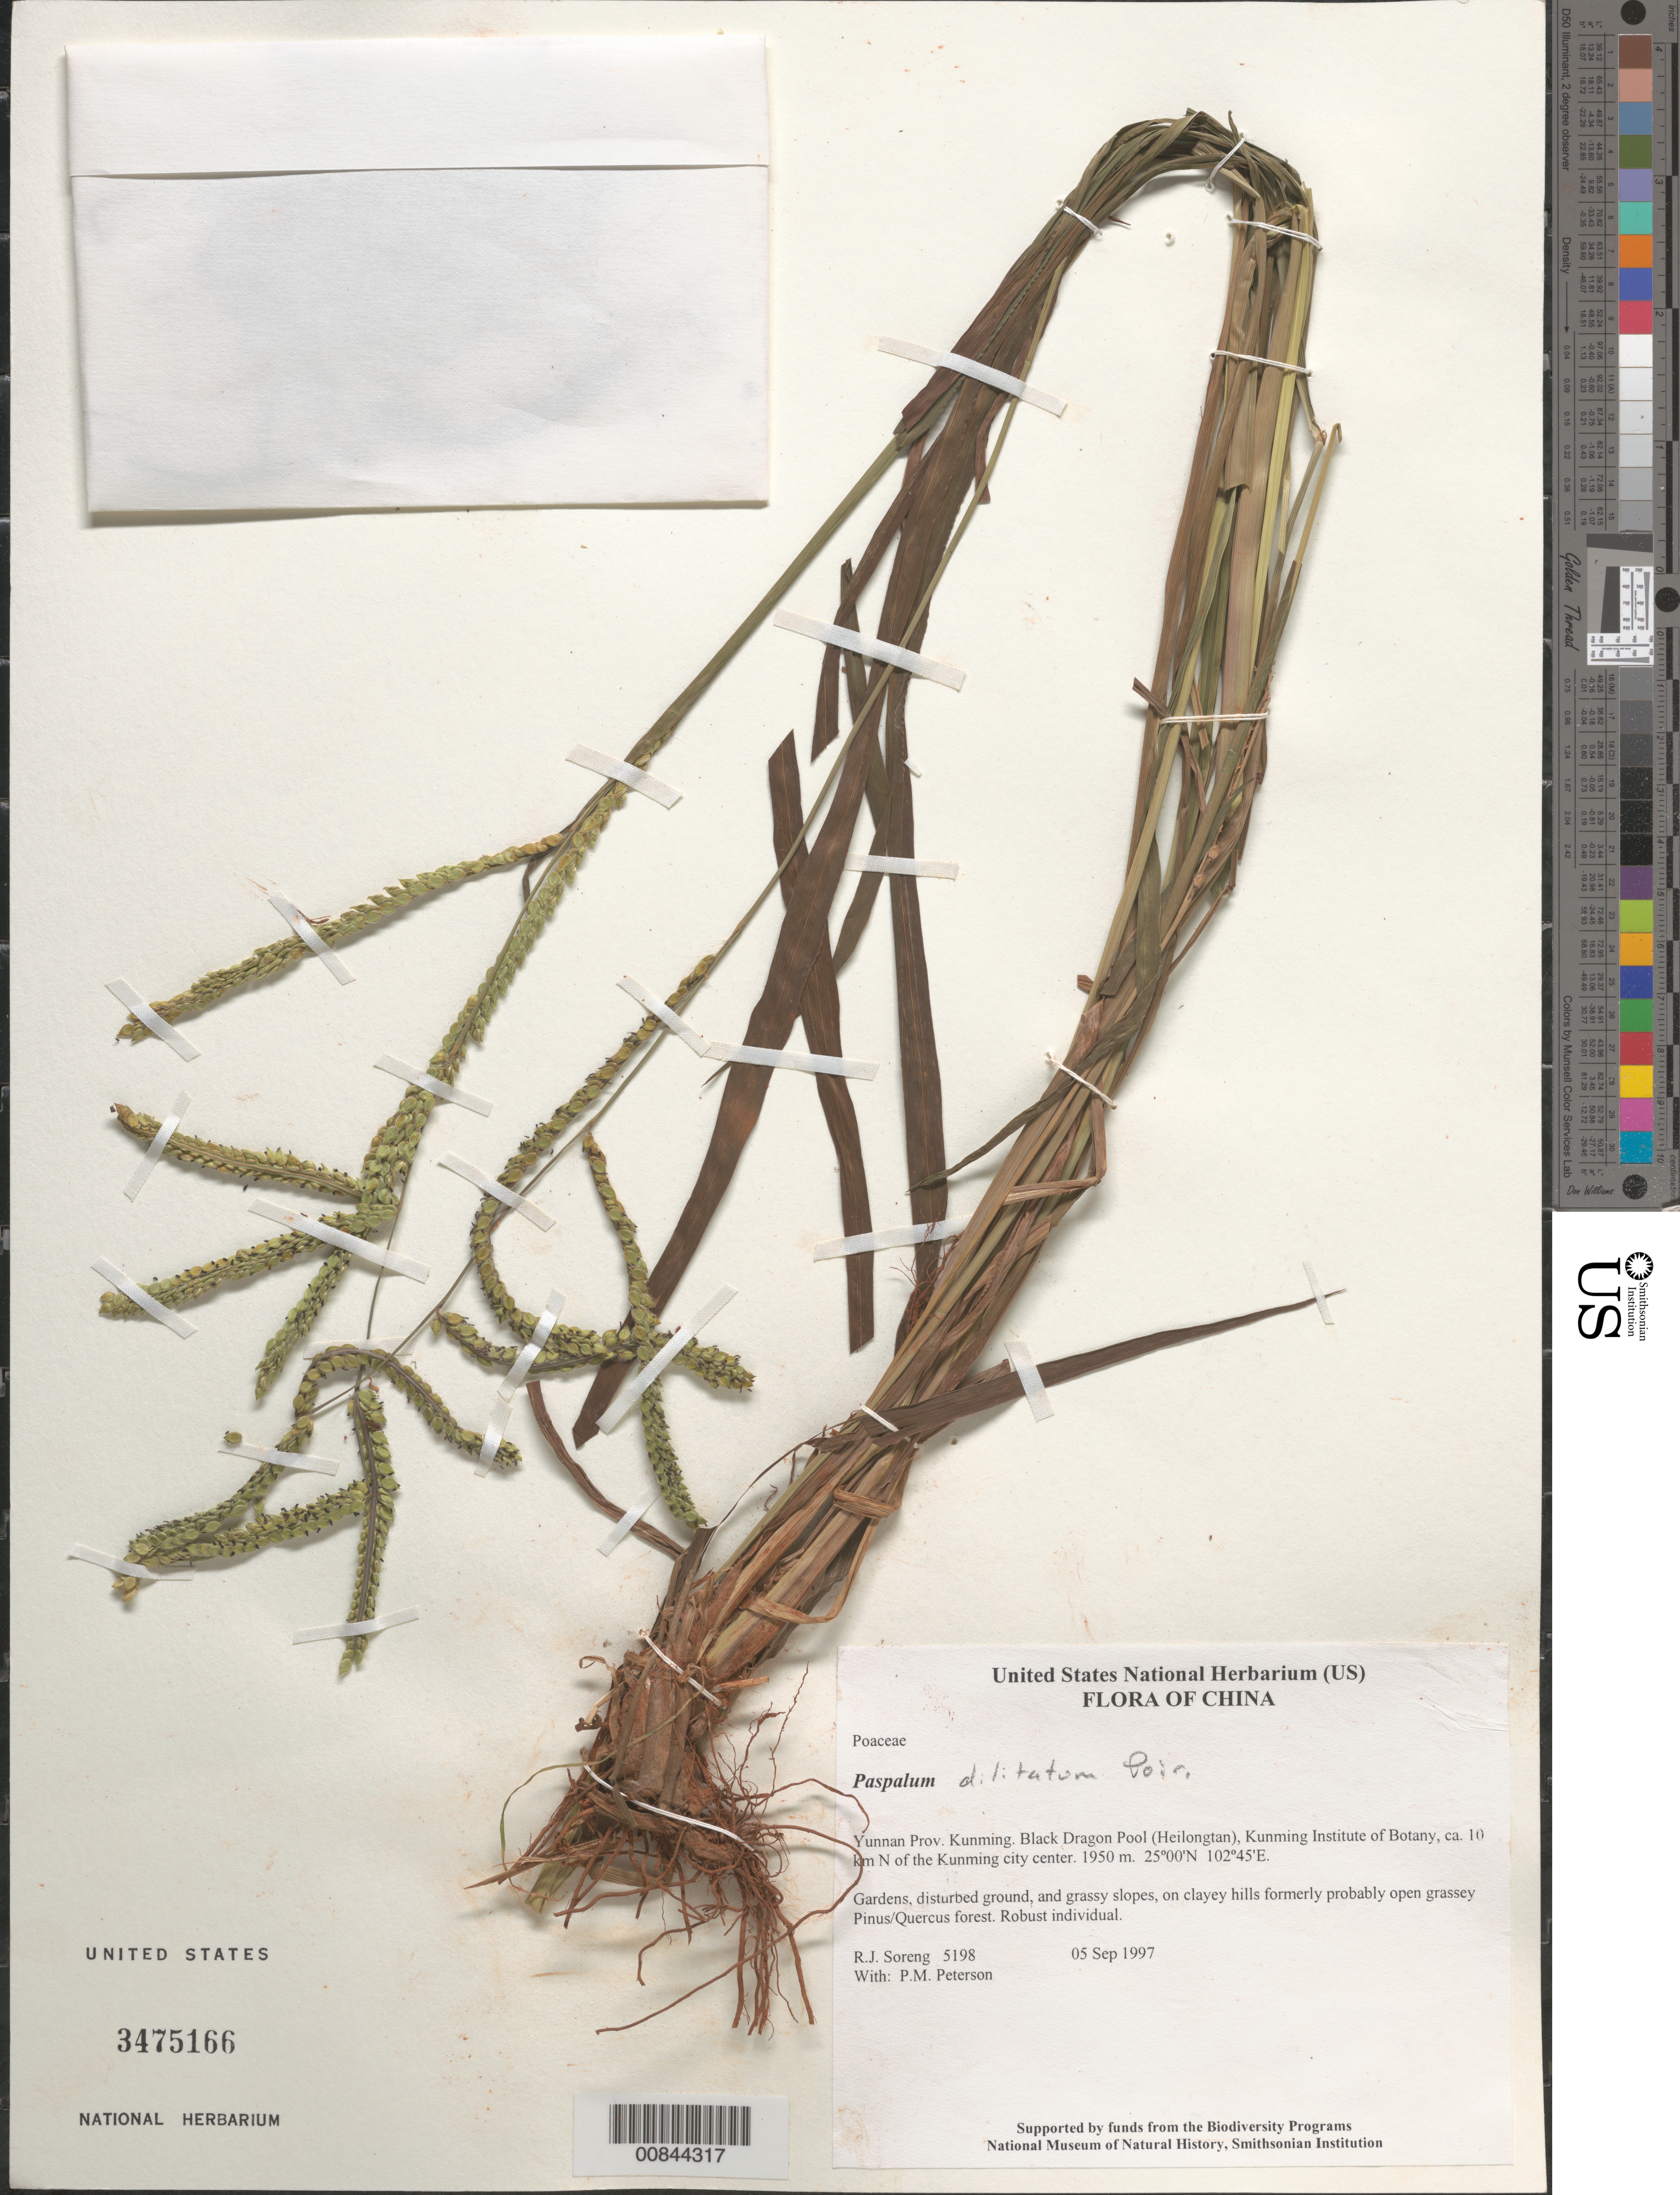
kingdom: Plantae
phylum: Tracheophyta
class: Liliopsida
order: Poales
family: Poaceae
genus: Paspalum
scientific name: Paspalum dilatatum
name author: Poir.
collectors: R. J. Soreng & P. M. Peterson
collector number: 5198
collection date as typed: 05 Sep 1997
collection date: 1997-09-05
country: China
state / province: Yunnan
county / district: Kunming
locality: Black Dragon Pool (Heilongtan), Kunming Institute of Botany, ca. 10 km N of the Kunming city center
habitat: Gardens, disturbed ground, and grassy slopes, on clayey hills formerly probably open grassey Pinus/Quercus forest.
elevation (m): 1950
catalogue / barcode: US 3475166